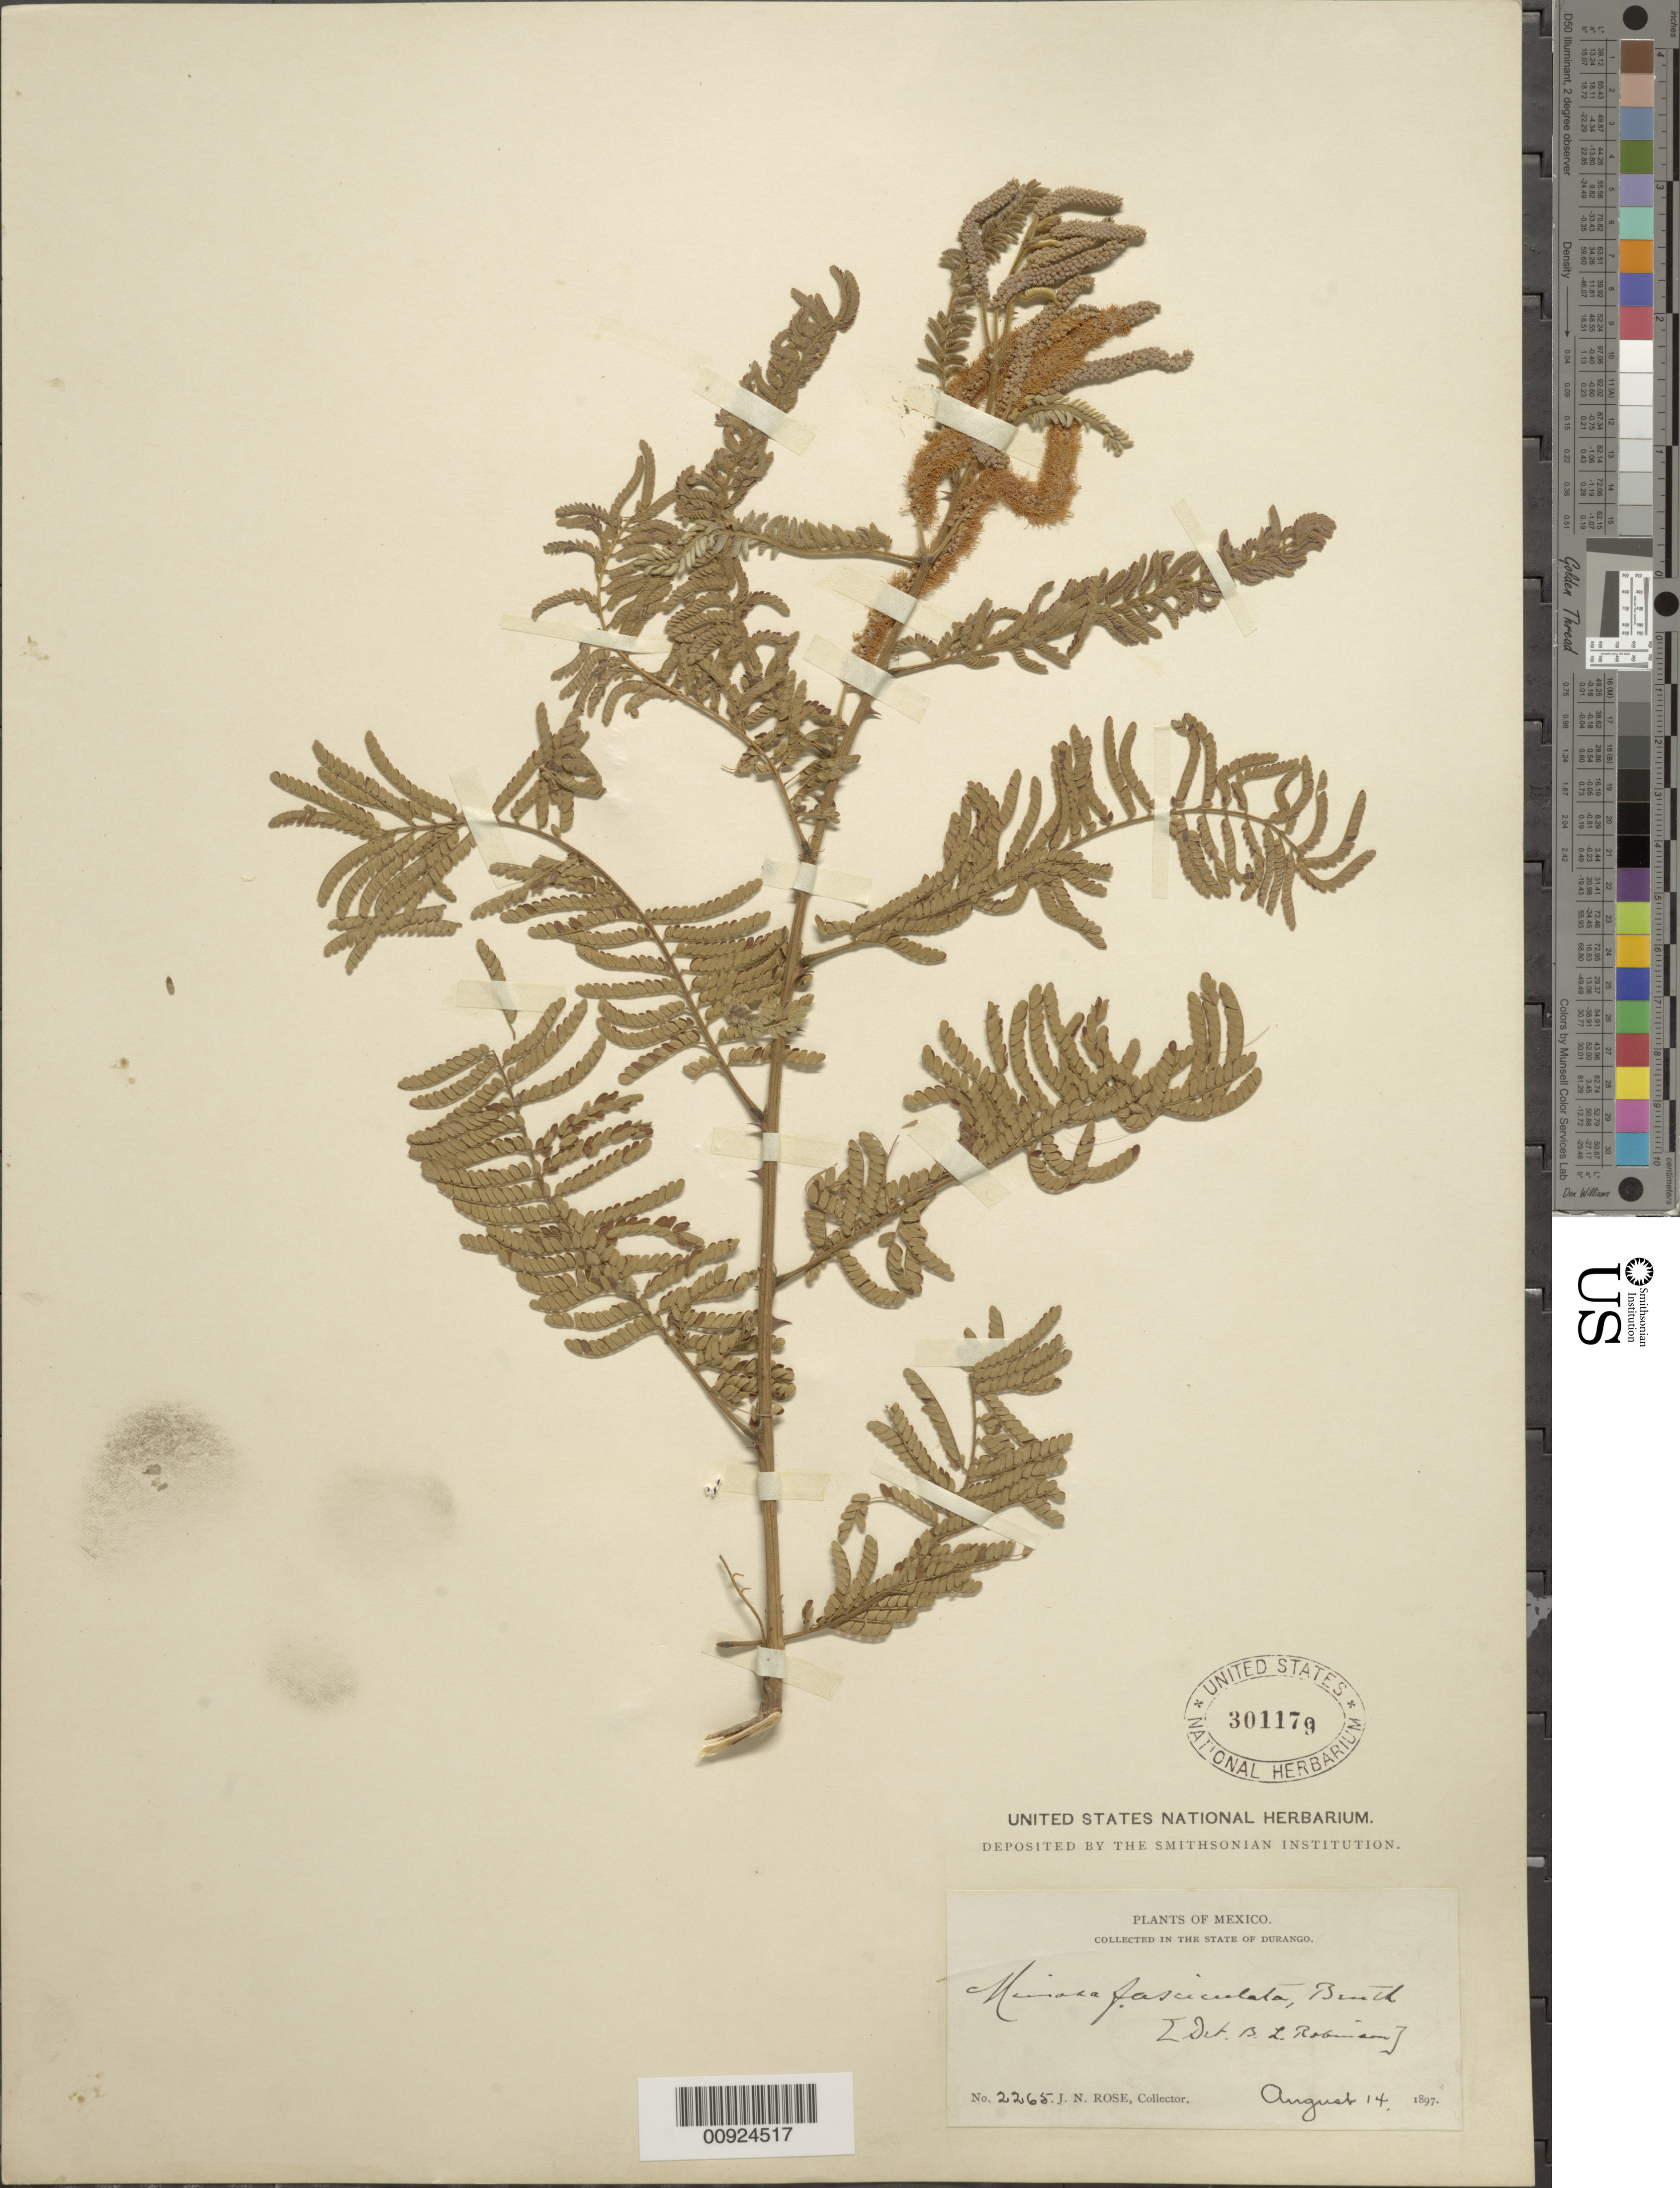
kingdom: Plantae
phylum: Tracheophyta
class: Magnoliopsida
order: Fabales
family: Fabaceae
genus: Mimosa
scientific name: Mimosa benthamii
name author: J.F. Macbr.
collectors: J. N. Rose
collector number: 2265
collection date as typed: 14 Aug 1897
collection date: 1897-08-14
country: Mexico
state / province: Durango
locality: State of Durango.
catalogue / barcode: US 301179